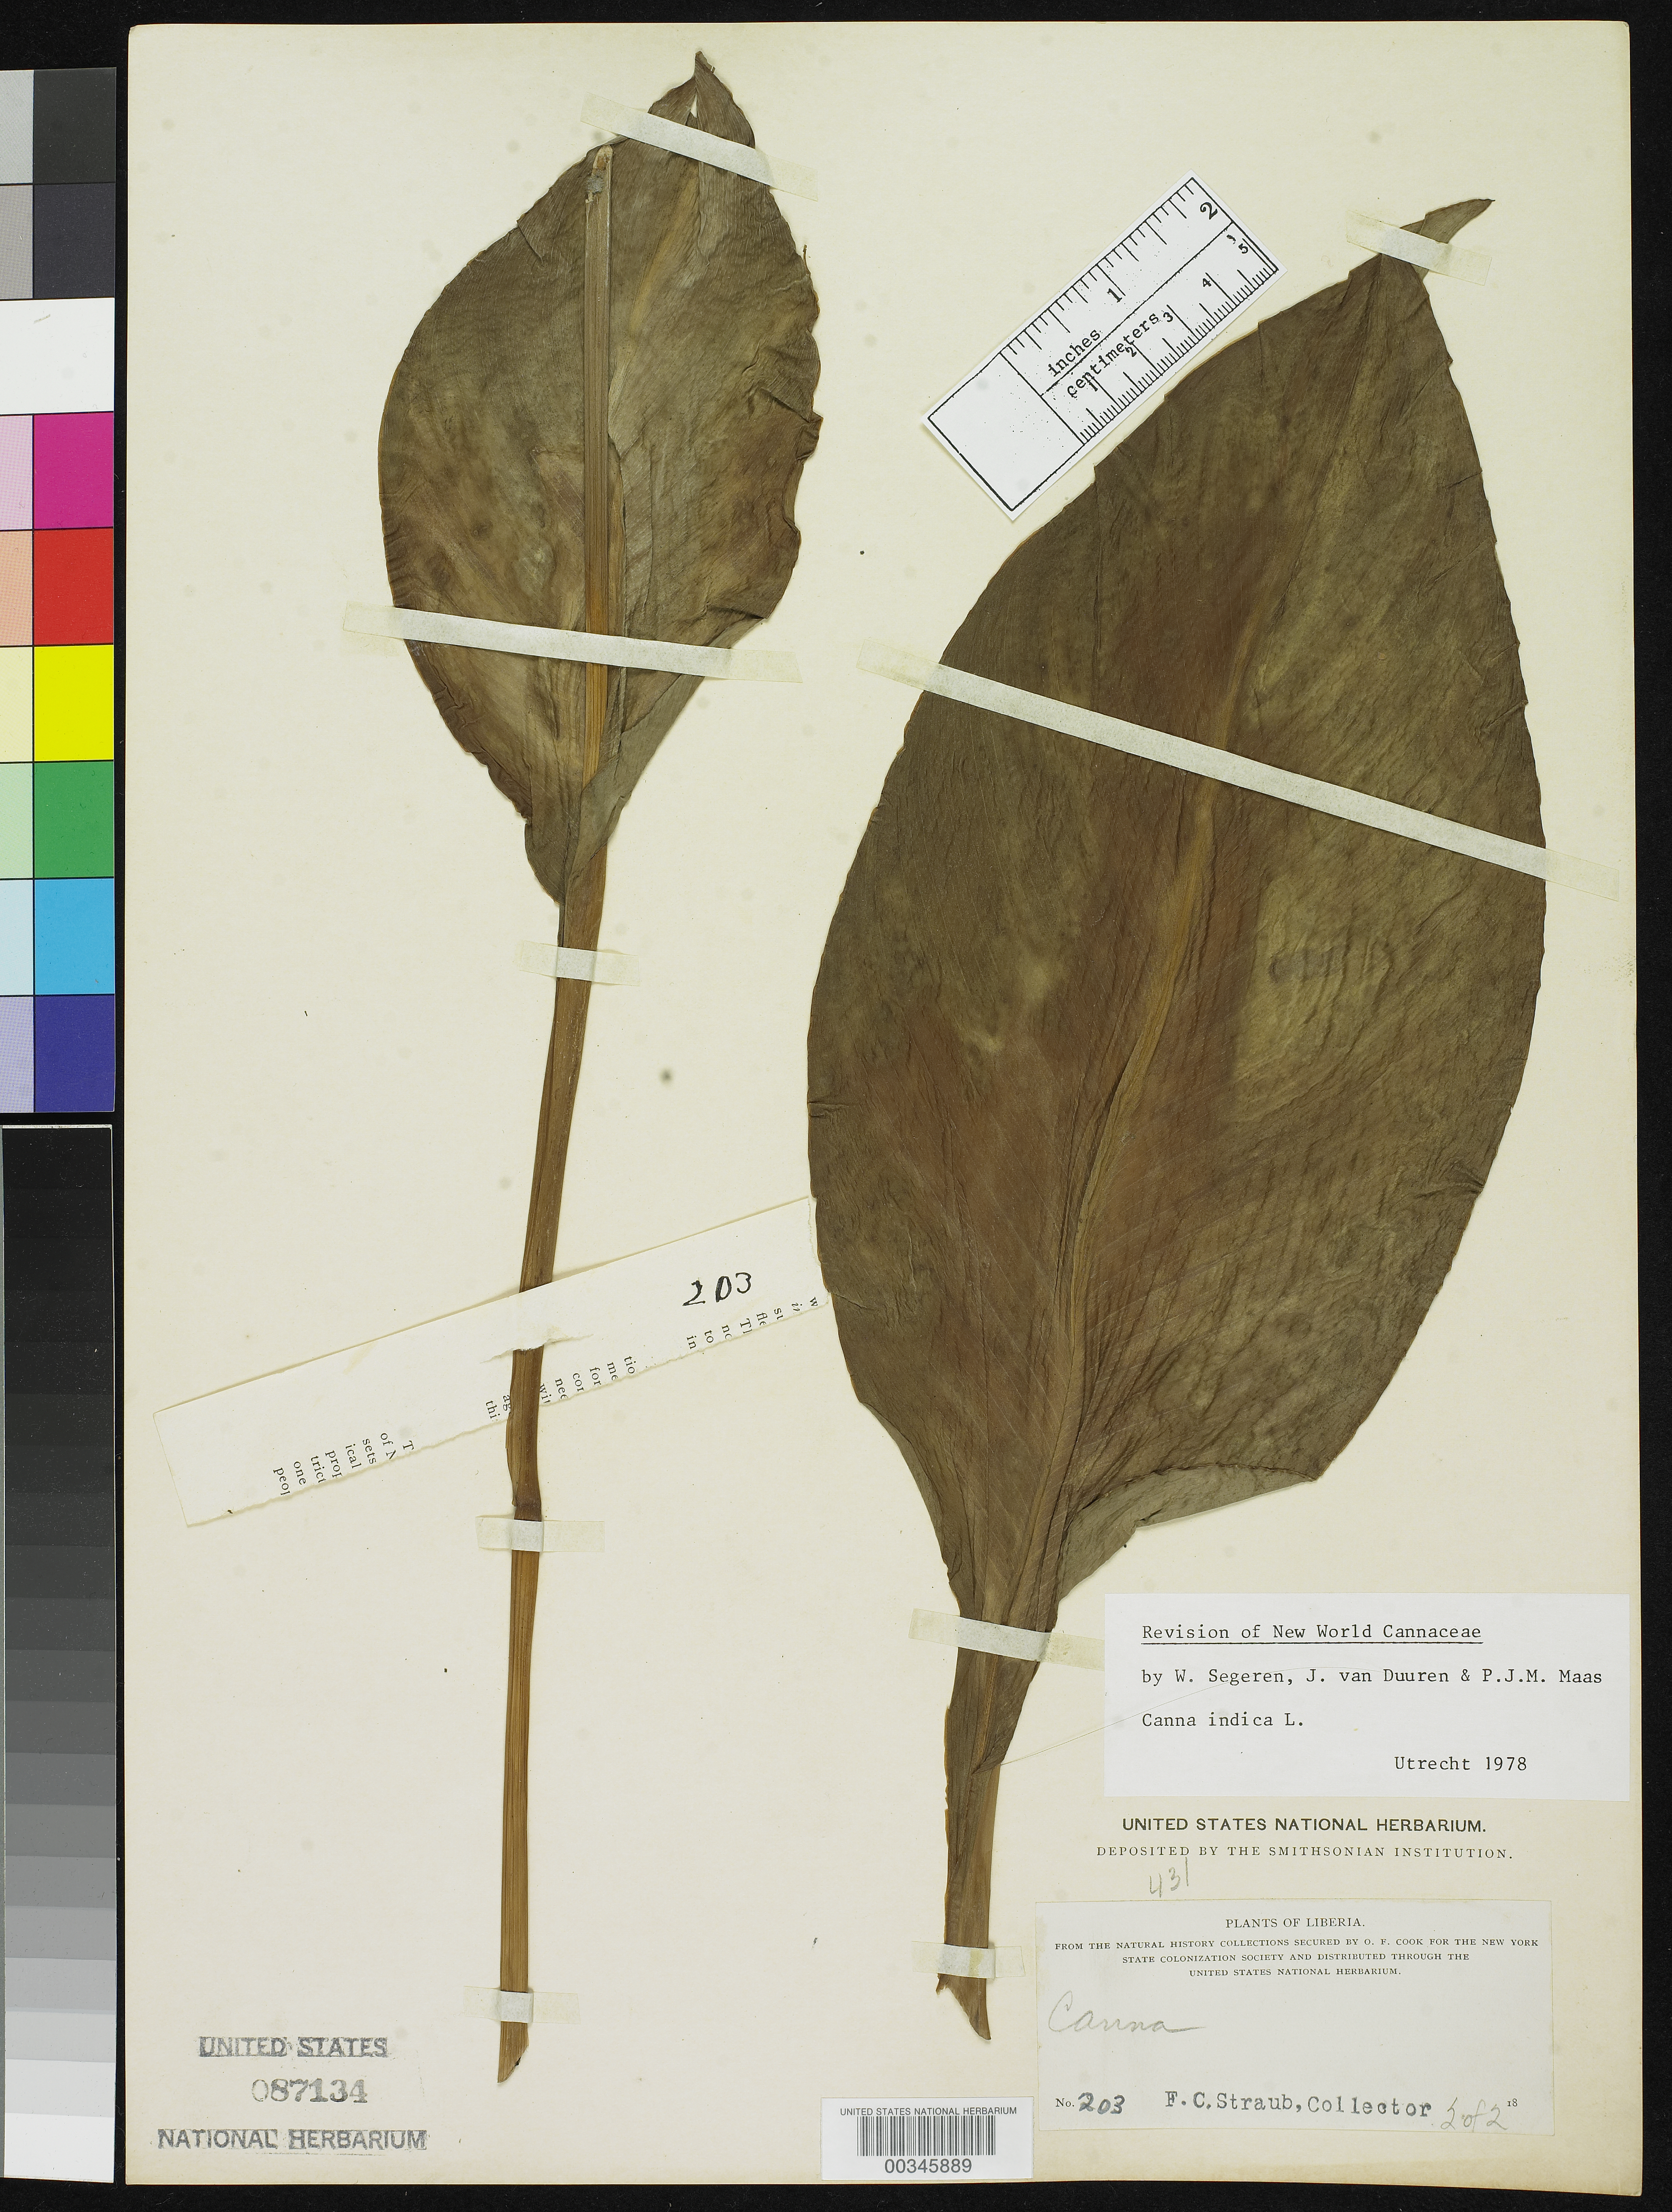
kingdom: Plantae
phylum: Tracheophyta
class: Liliopsida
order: Zingiberales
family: Cannaceae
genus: Canna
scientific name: Canna indica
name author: L.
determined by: Segeren, W.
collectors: F. Straub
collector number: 203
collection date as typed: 1894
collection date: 1894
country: Liberia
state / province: Montserrado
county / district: Monrovia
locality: Monrovia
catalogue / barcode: US 87134